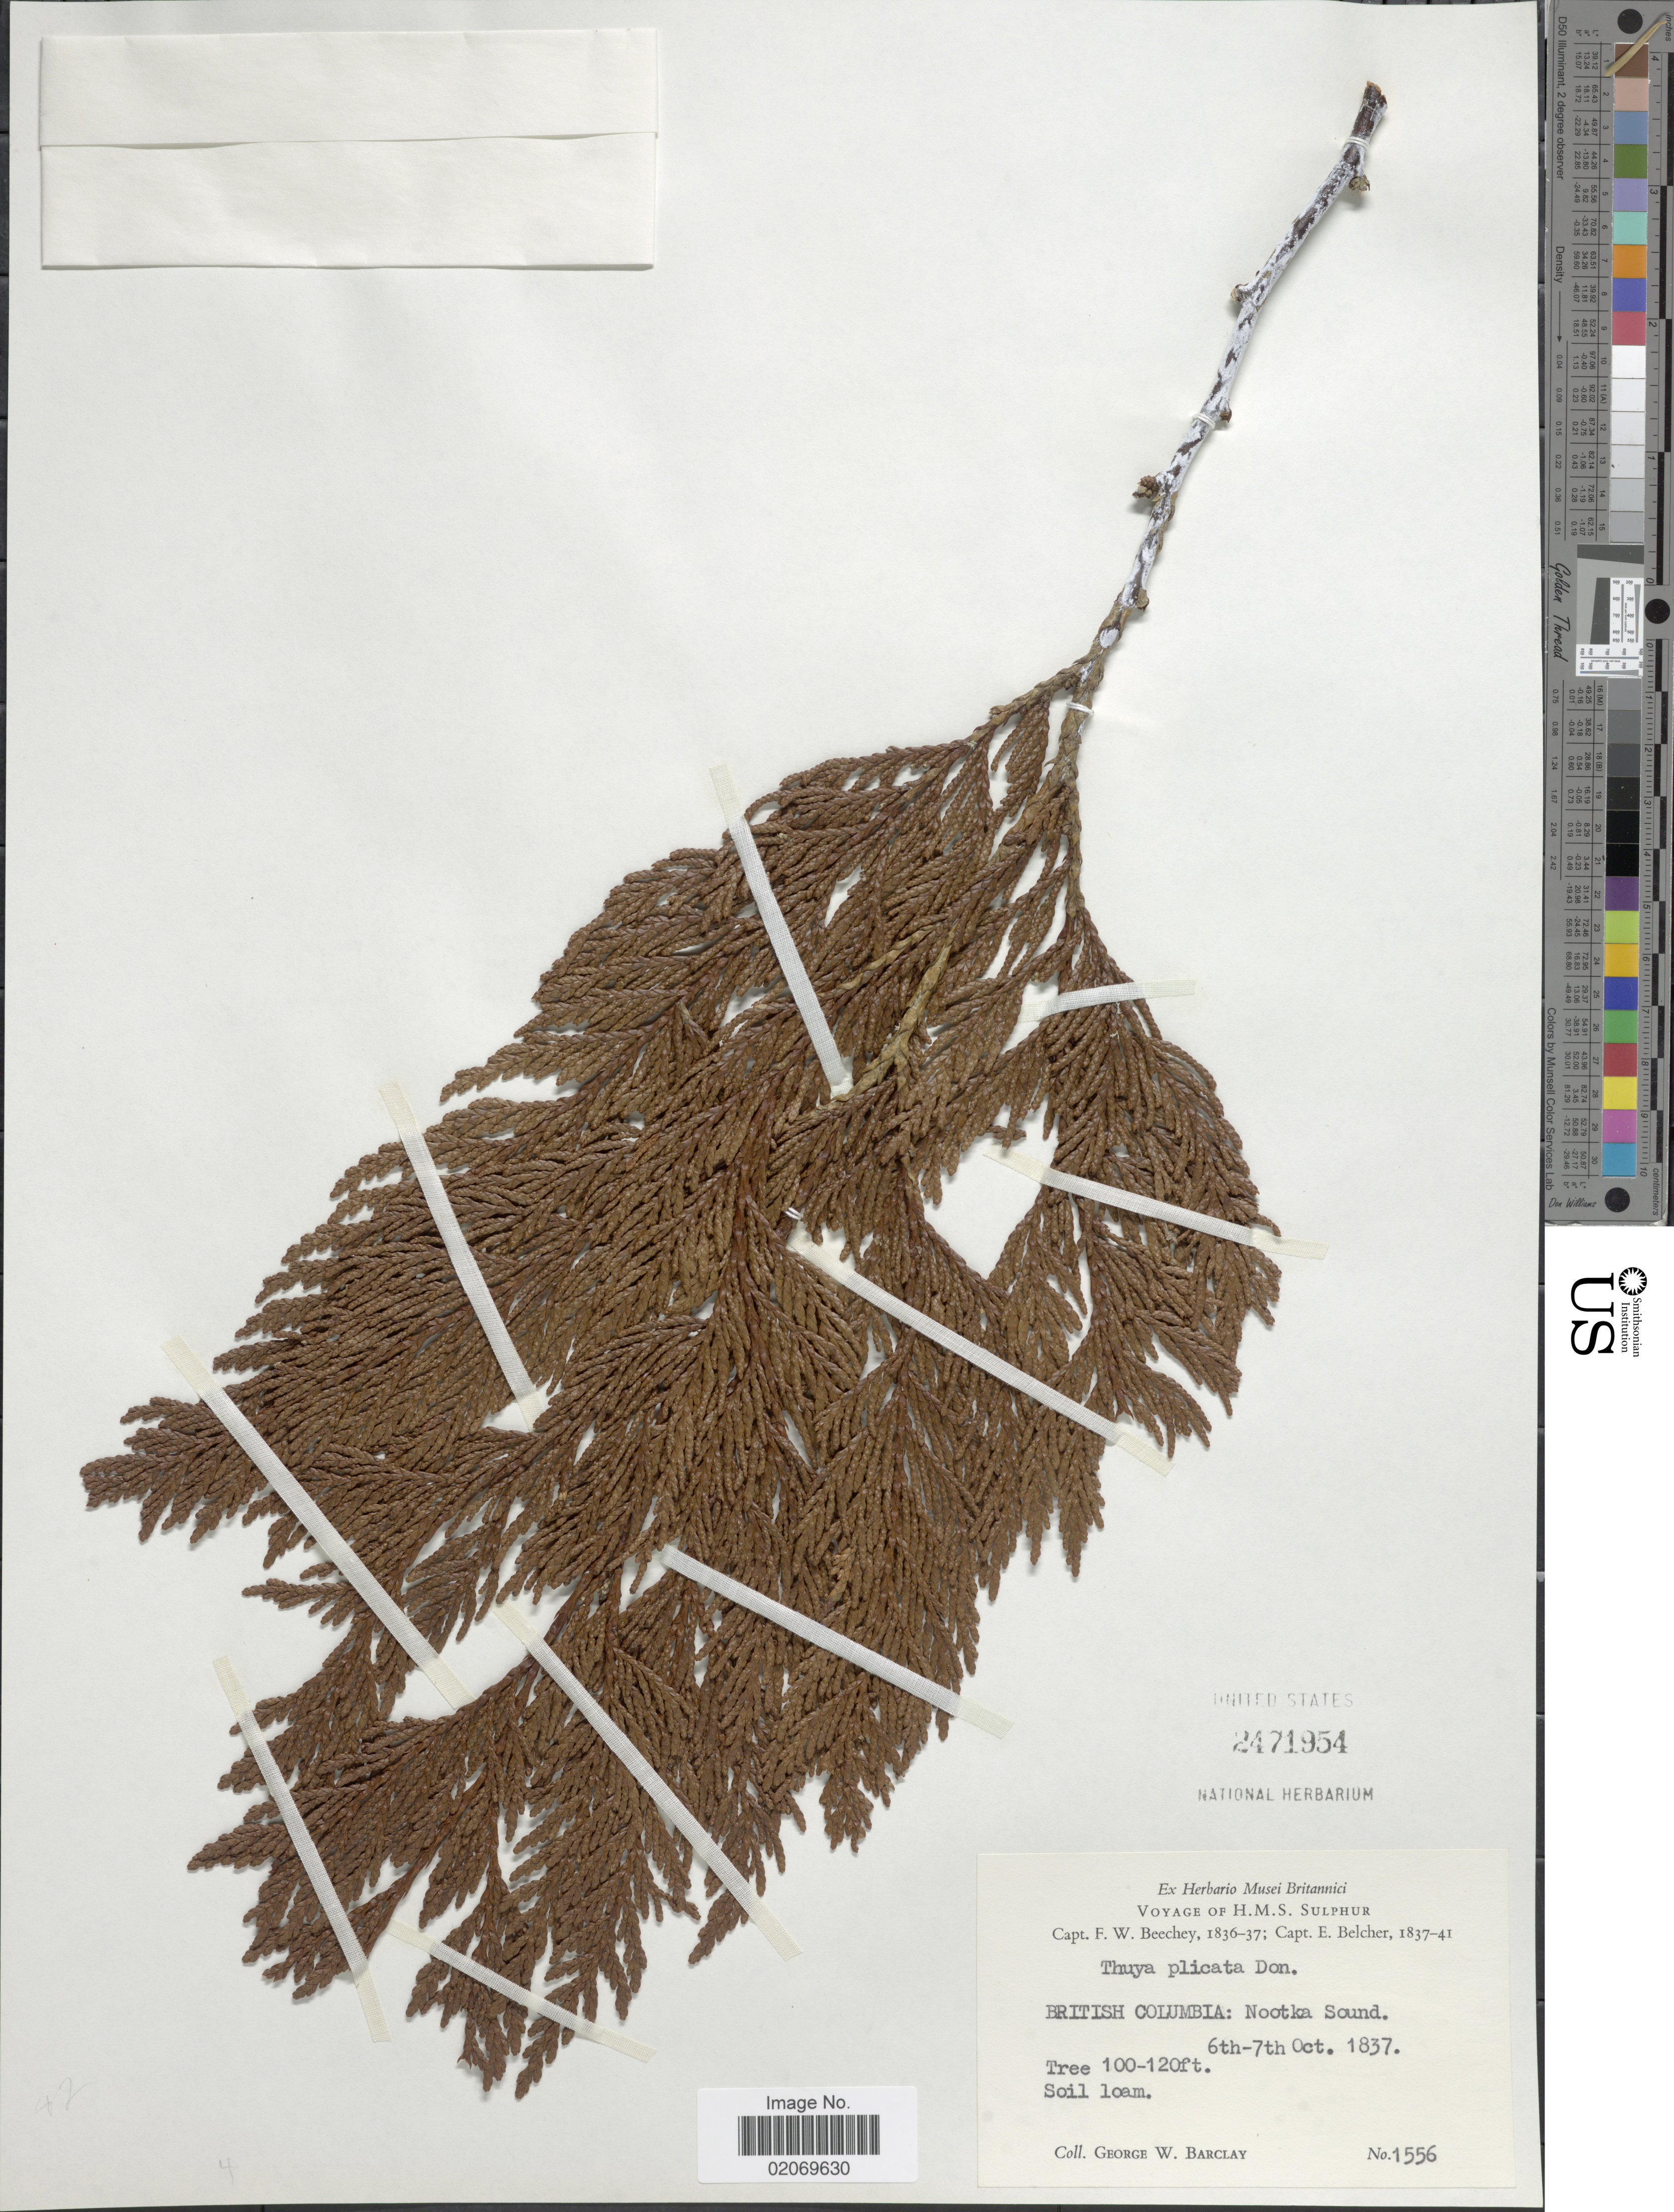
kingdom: Plantae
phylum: Tracheophyta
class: Pinopsida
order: Pinales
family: Cupressaceae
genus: Thuja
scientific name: Thuja plicata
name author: Donn & D. Don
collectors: G. W. Barclay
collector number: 1556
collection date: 1837-10-06/1837-10-07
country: Canada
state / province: British Columbia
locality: Nootka Sound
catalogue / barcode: US 2471954